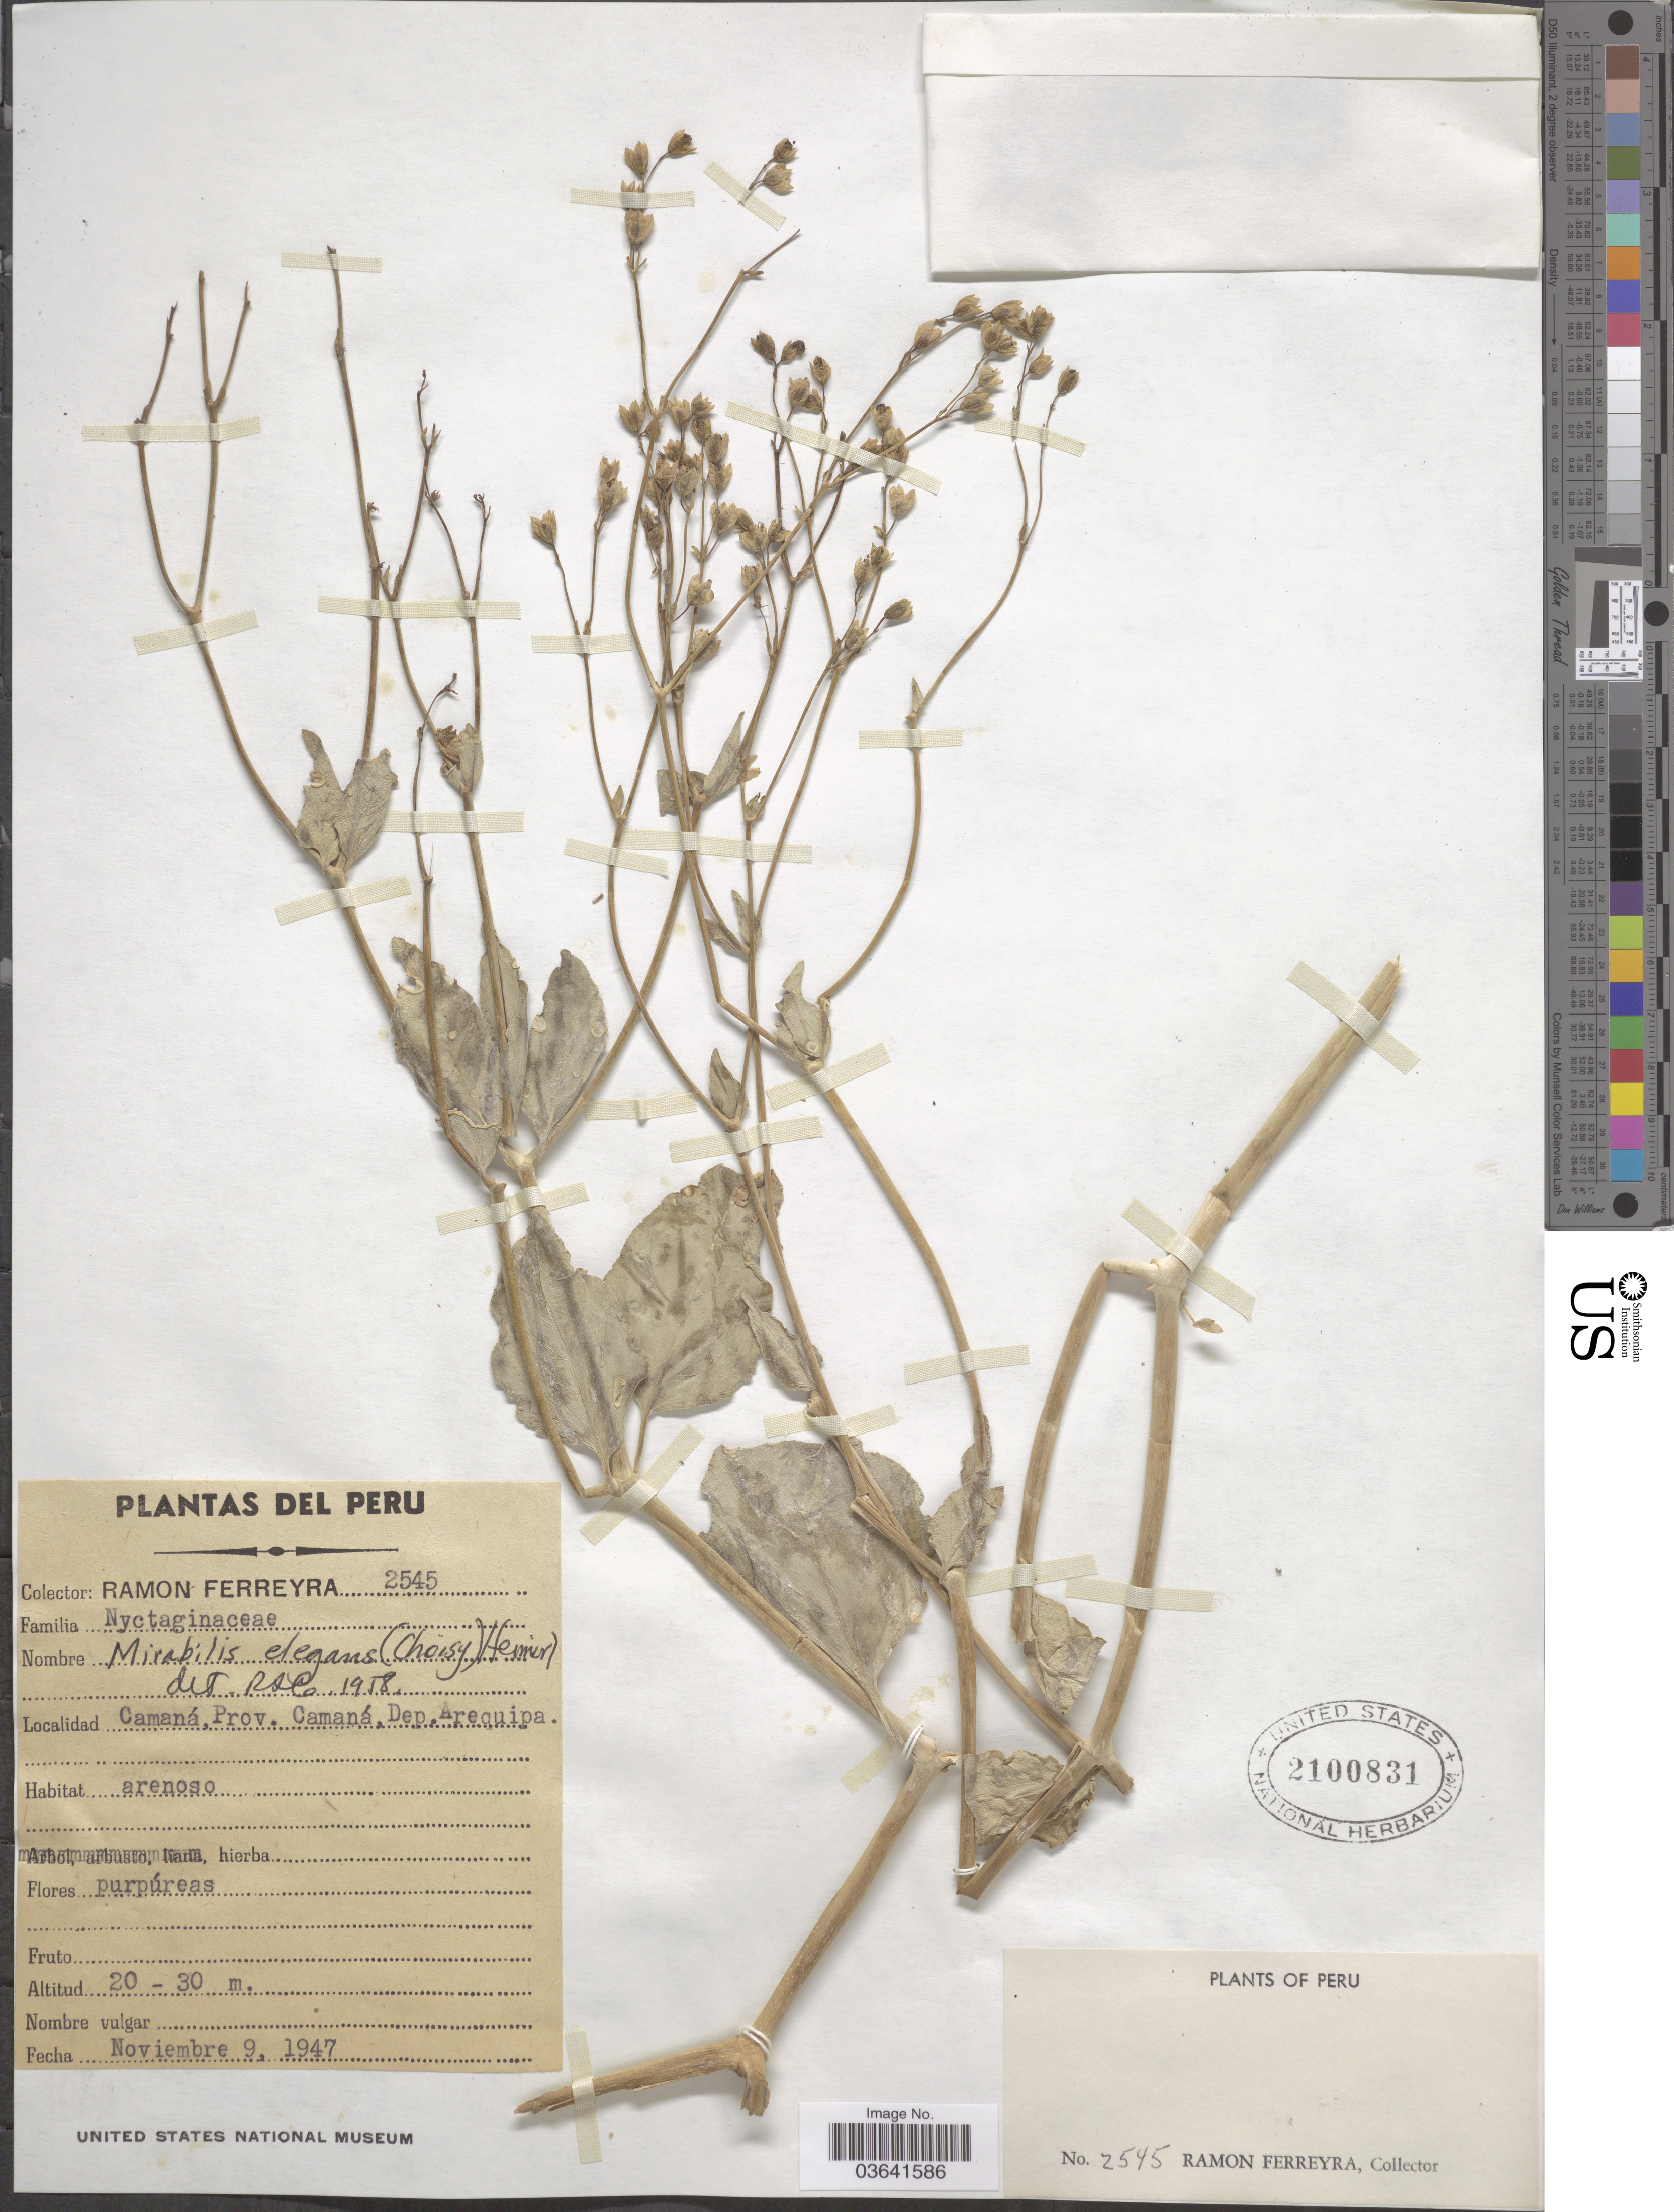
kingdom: Plantae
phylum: Tracheophyta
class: Magnoliopsida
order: Caryophyllales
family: Nyctaginaceae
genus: Mirabilis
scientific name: Mirabilis elegans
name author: (Choisy) Heimerl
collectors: R. A. Ferreyra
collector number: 2545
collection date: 1947-11-09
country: Peru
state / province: Arequipa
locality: Camaná, Prov. Camaná, Dep. Arequipa.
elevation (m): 20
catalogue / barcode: US 2100831